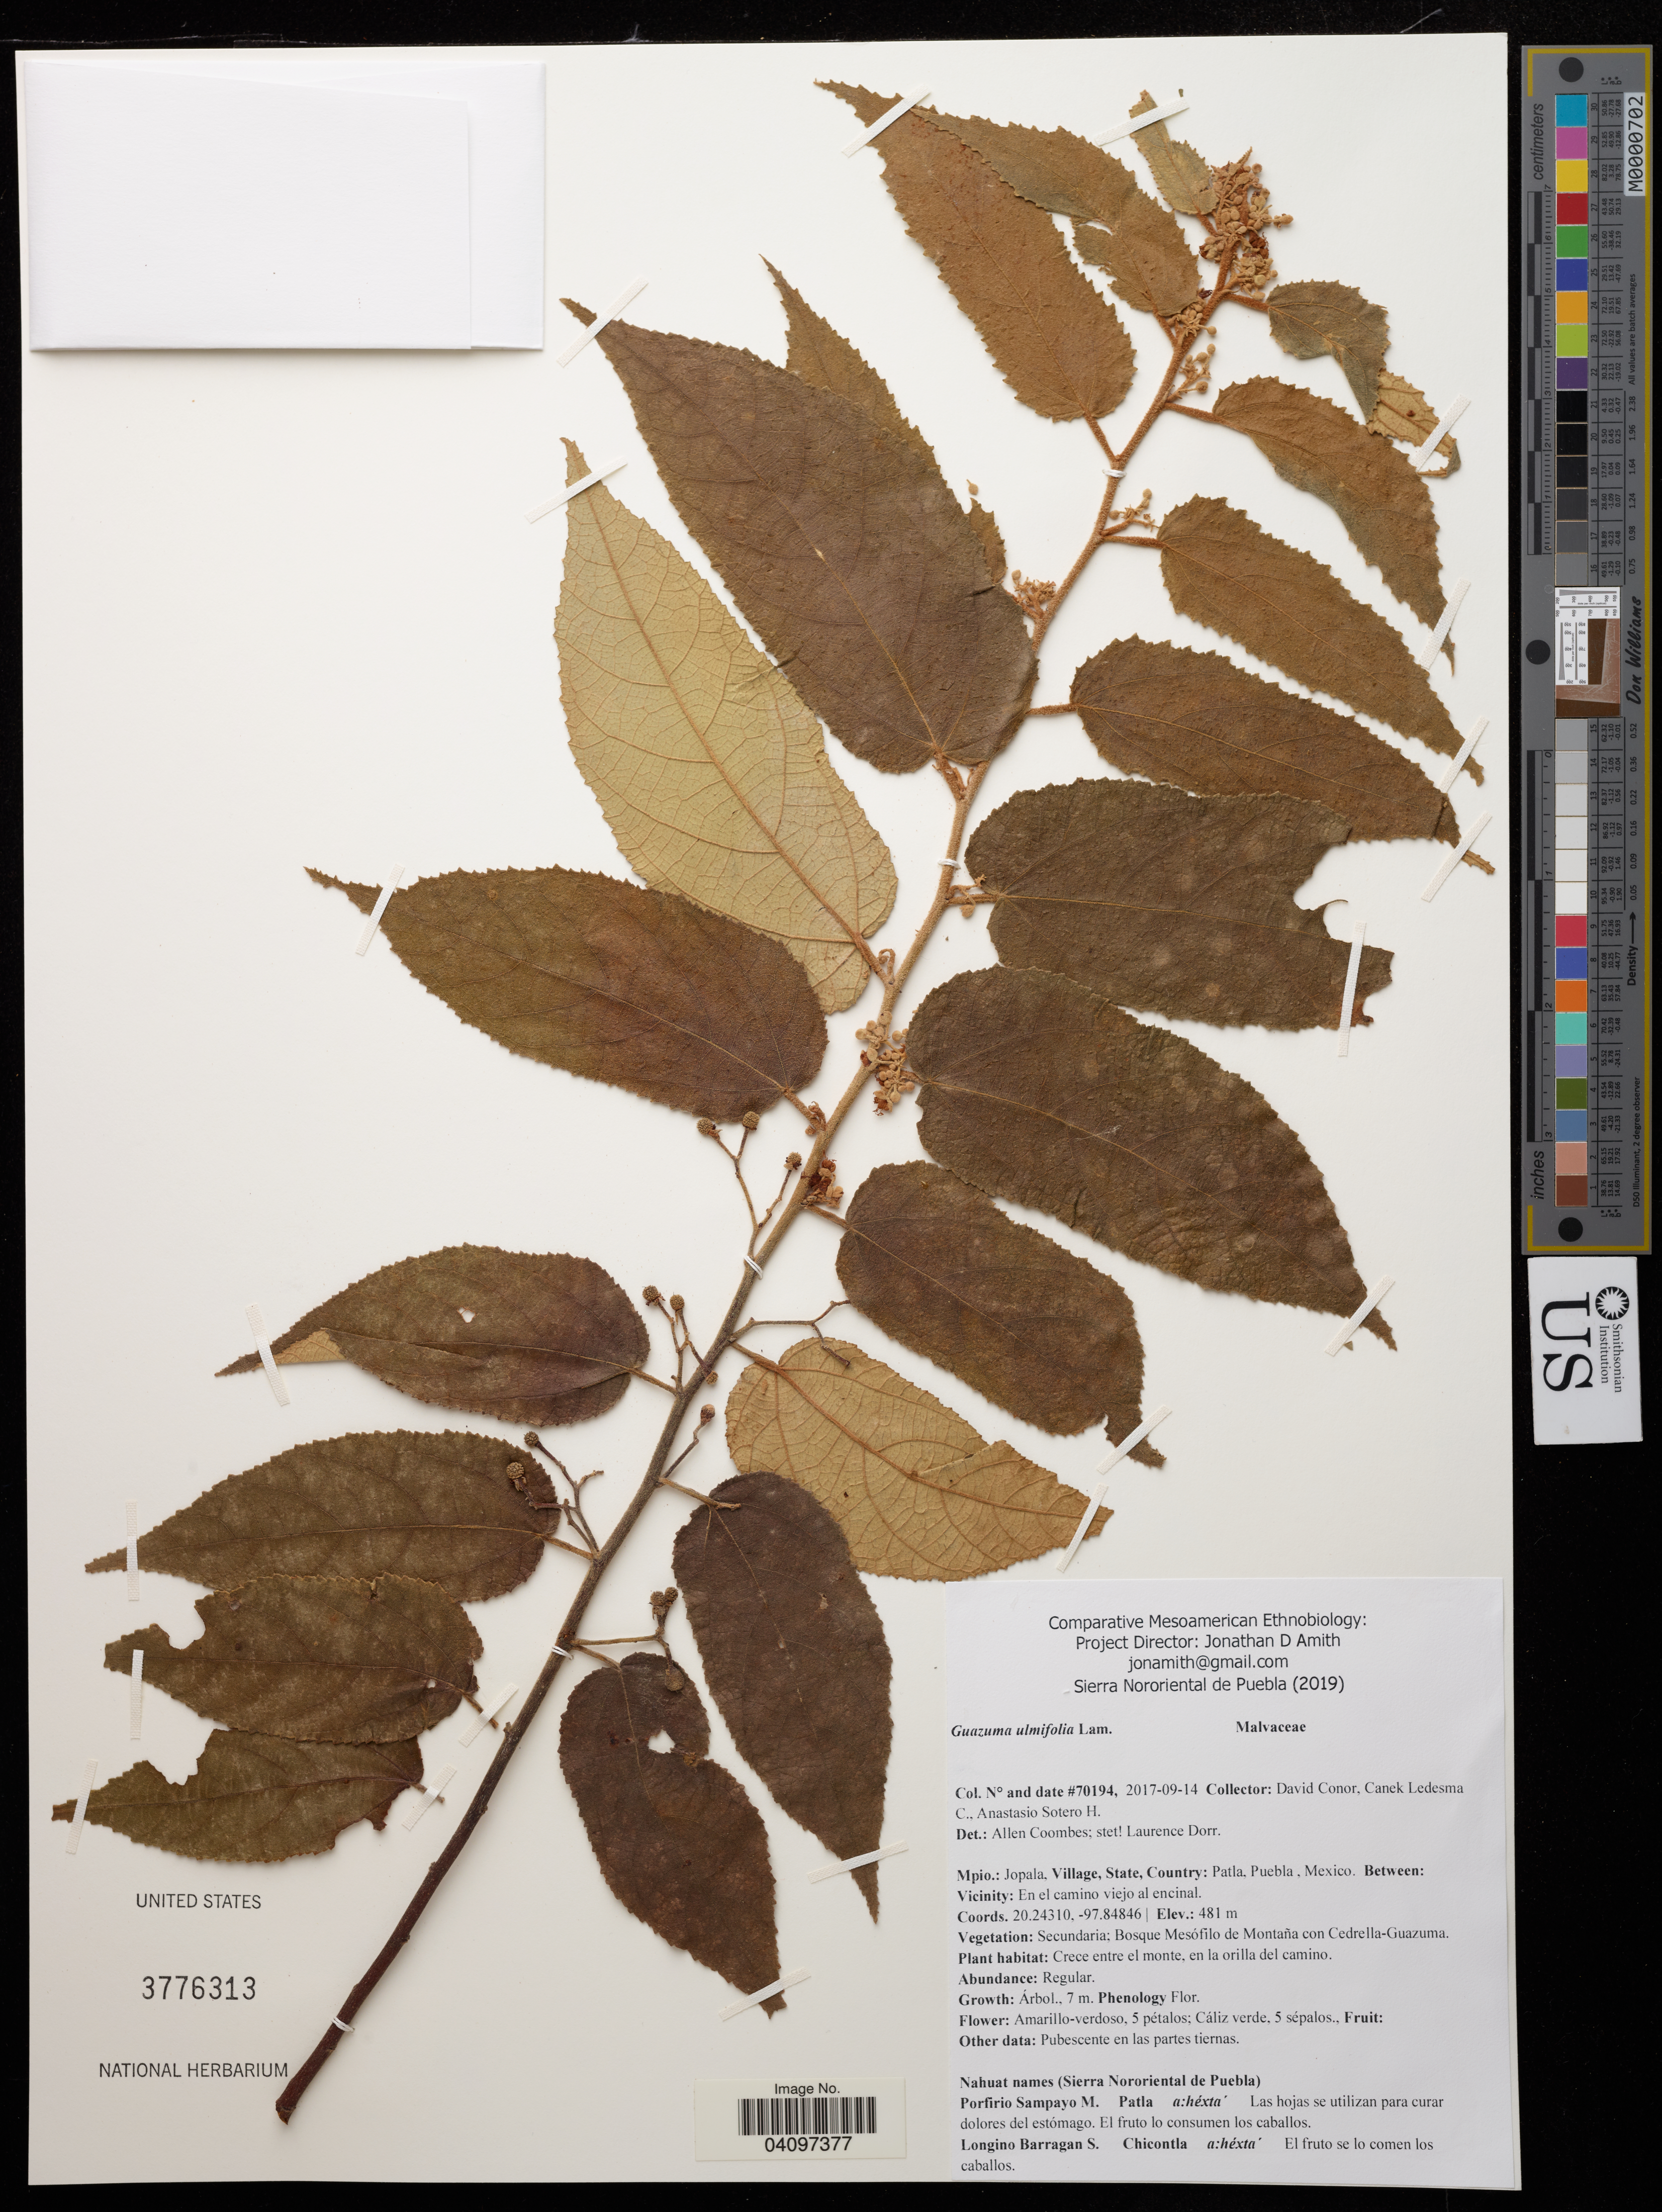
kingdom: Plantae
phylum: Tracheophyta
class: Magnoliopsida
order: Malvales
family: Malvaceae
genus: Guazuma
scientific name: Guazuma ulmifolia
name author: Lam.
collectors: D. Conor, Canek Ledesma C. & A. Sotero H.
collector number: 70194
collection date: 2017-09-14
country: Mexico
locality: Jopala. Patla, Puebla, Mexico. En el camino viejo al encinal.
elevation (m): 481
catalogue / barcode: US 37766313